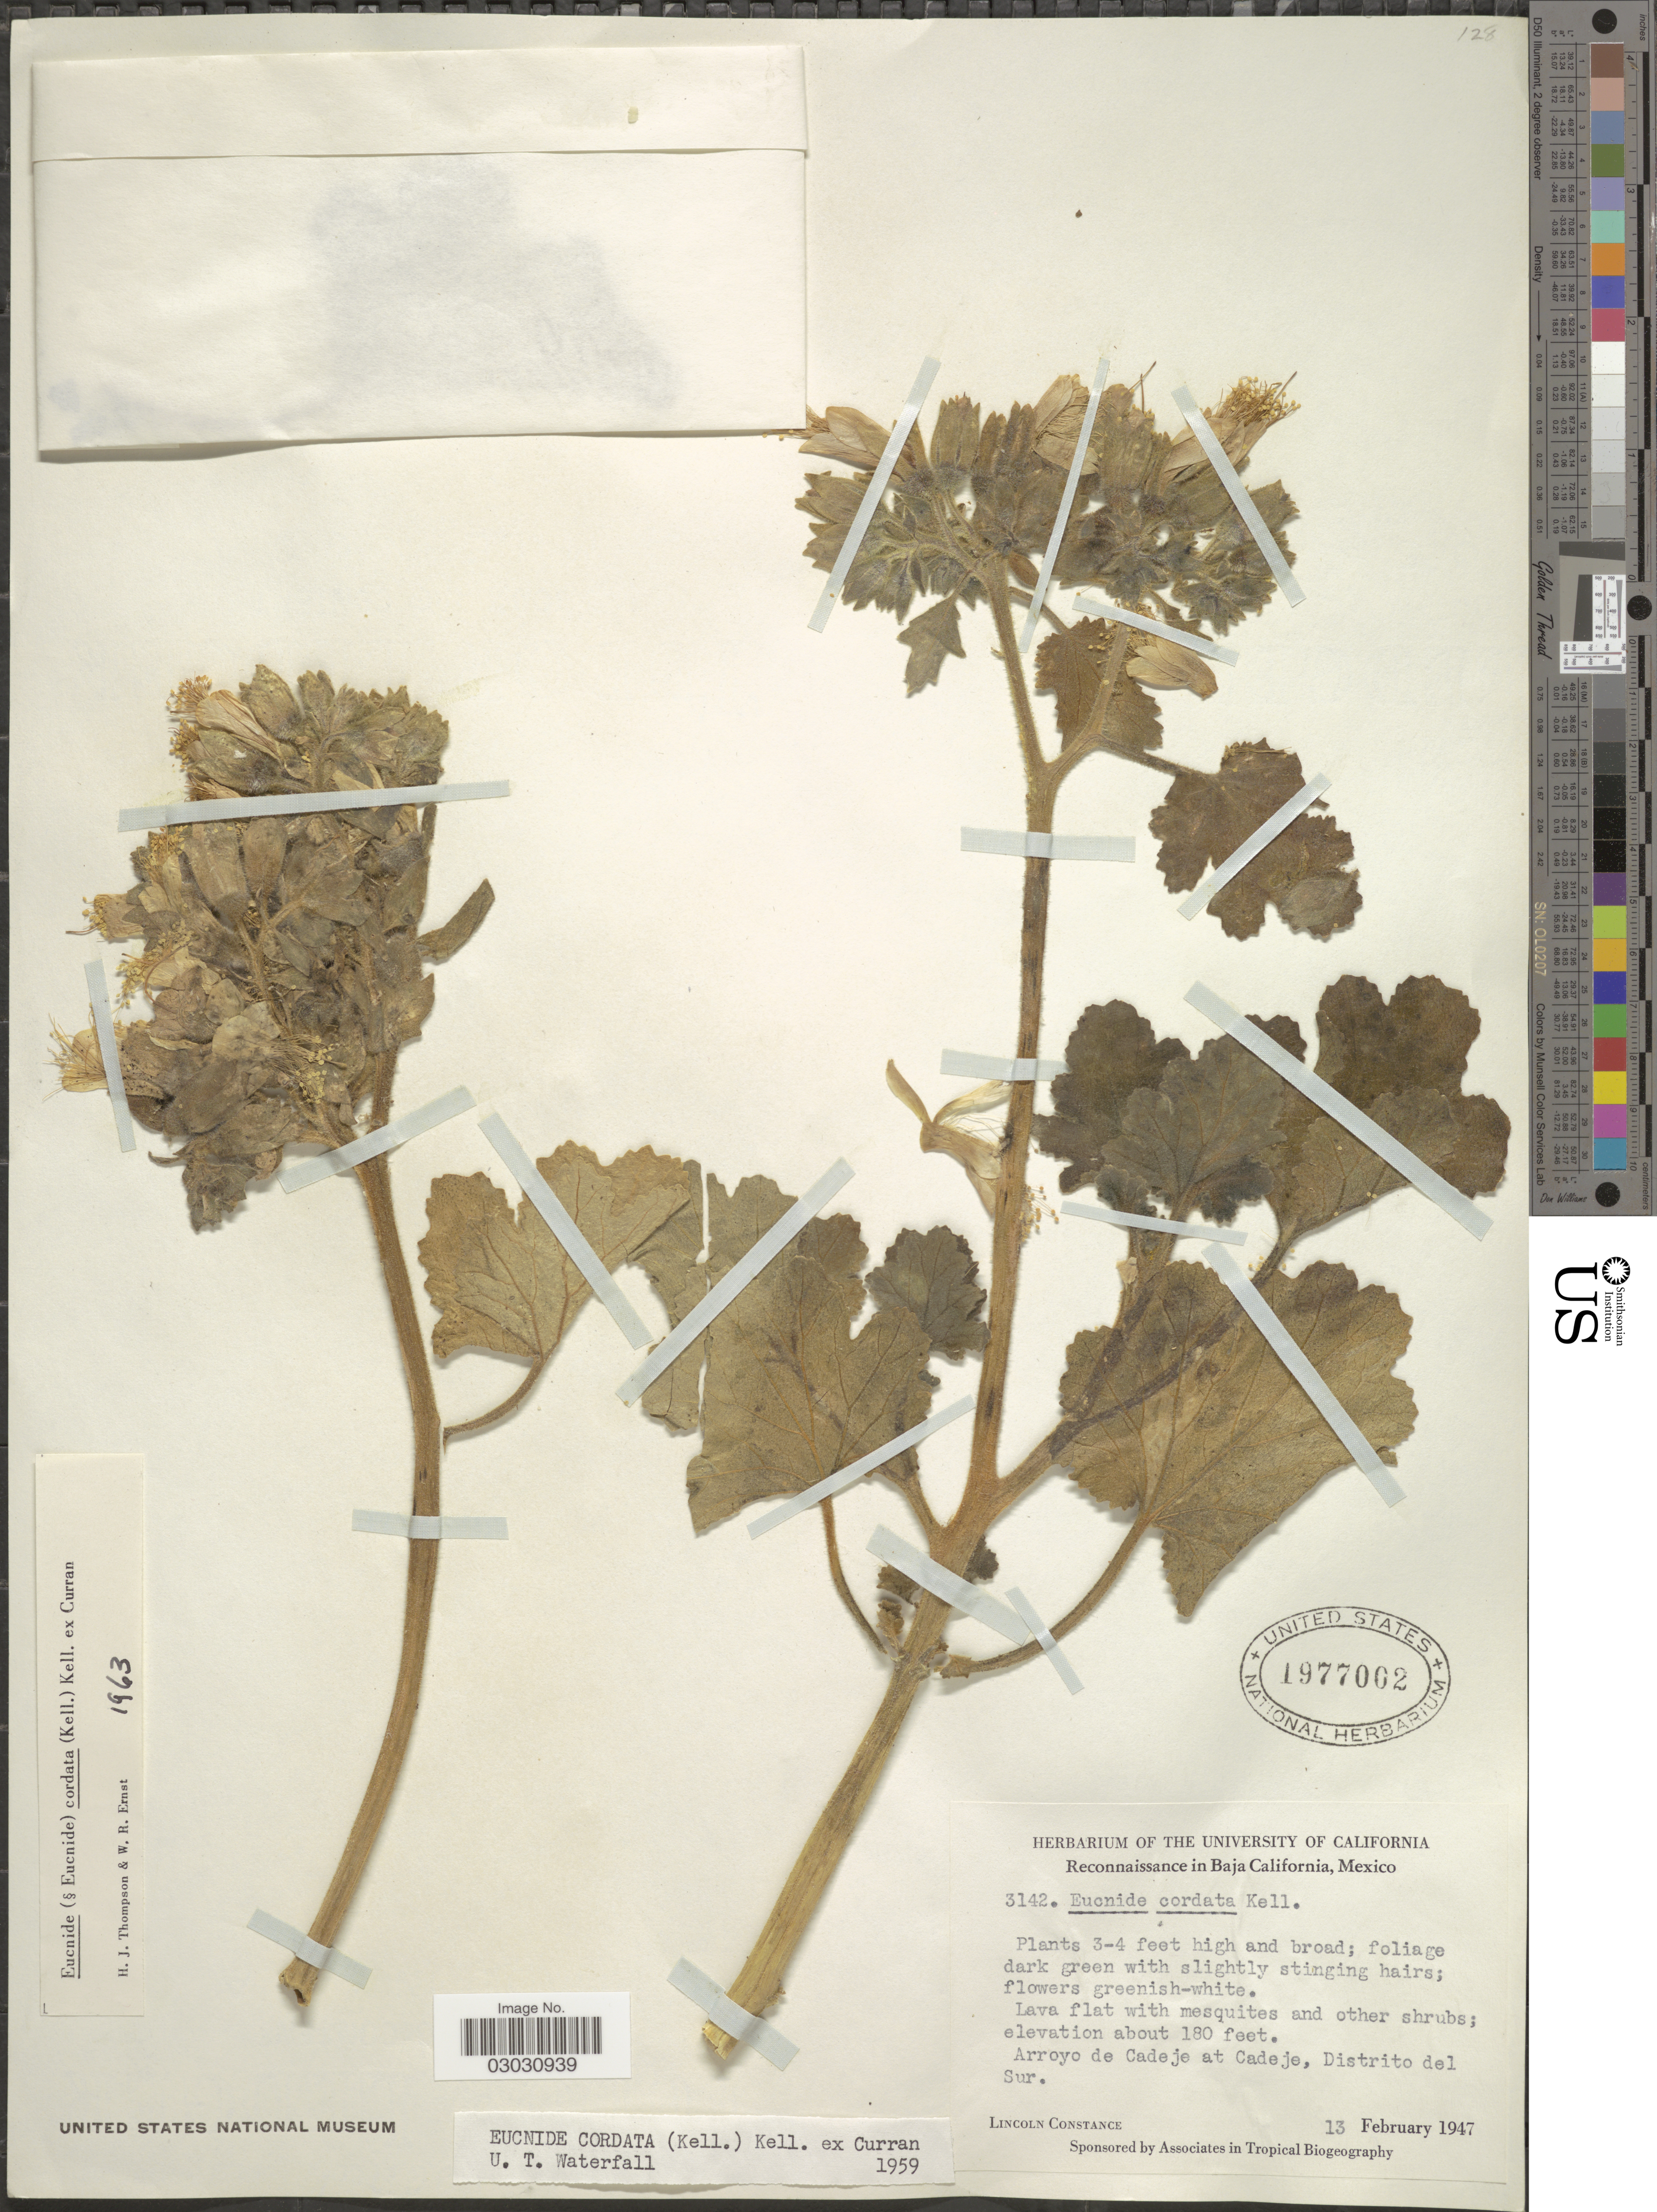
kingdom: Plantae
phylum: Tracheophyta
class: Magnoliopsida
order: Cornales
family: Loasaceae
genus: Eucnide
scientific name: Eucnide cordata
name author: (Kell.) Kellogg ex Curran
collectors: L. Constance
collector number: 3142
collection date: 1947-02-13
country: Mexico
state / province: Baja California Sur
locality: Arroyo de Cadeje at Cadeje, Distrito del Sur.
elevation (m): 55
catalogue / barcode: US 1977002